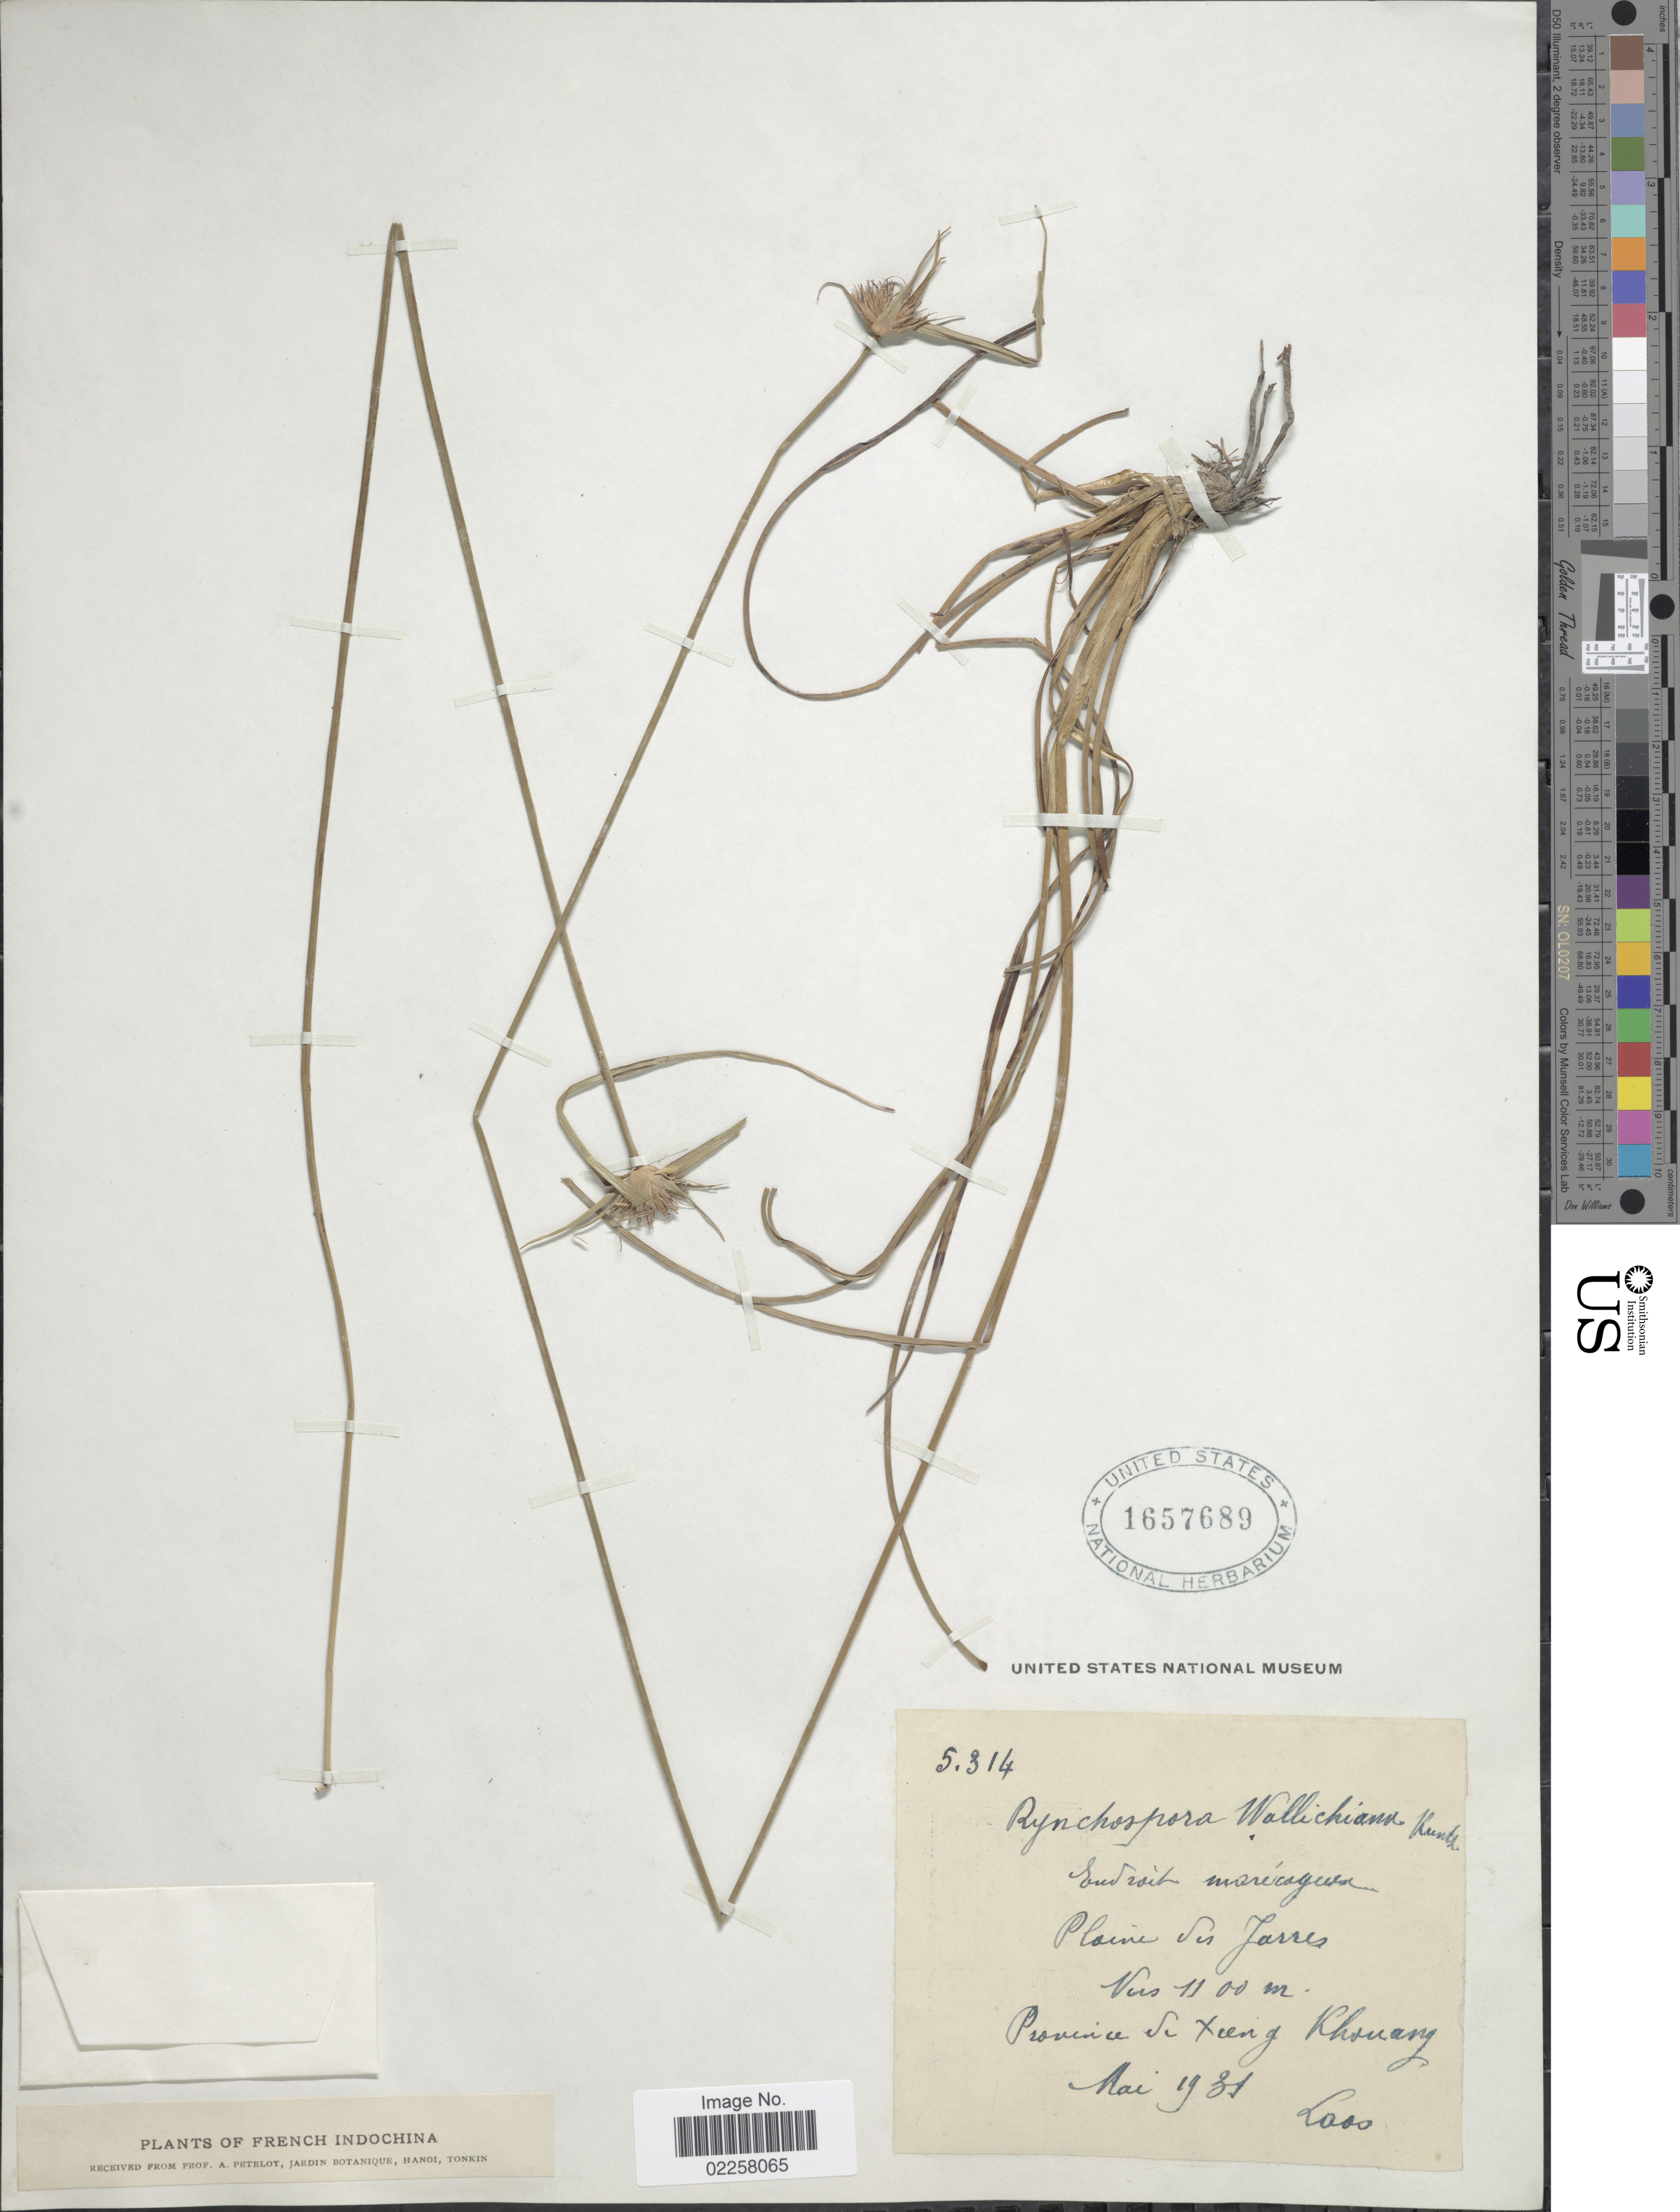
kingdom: Plantae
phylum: Tracheophyta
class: Liliopsida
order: Poales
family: Cyperaceae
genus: Rhynchospora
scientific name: Rhynchospora rubra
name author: (Lour.) Makino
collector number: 5314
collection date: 1931-05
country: Laos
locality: Plaine des Jarres. Province de Xieng Khouang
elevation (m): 1100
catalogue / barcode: US 1657689